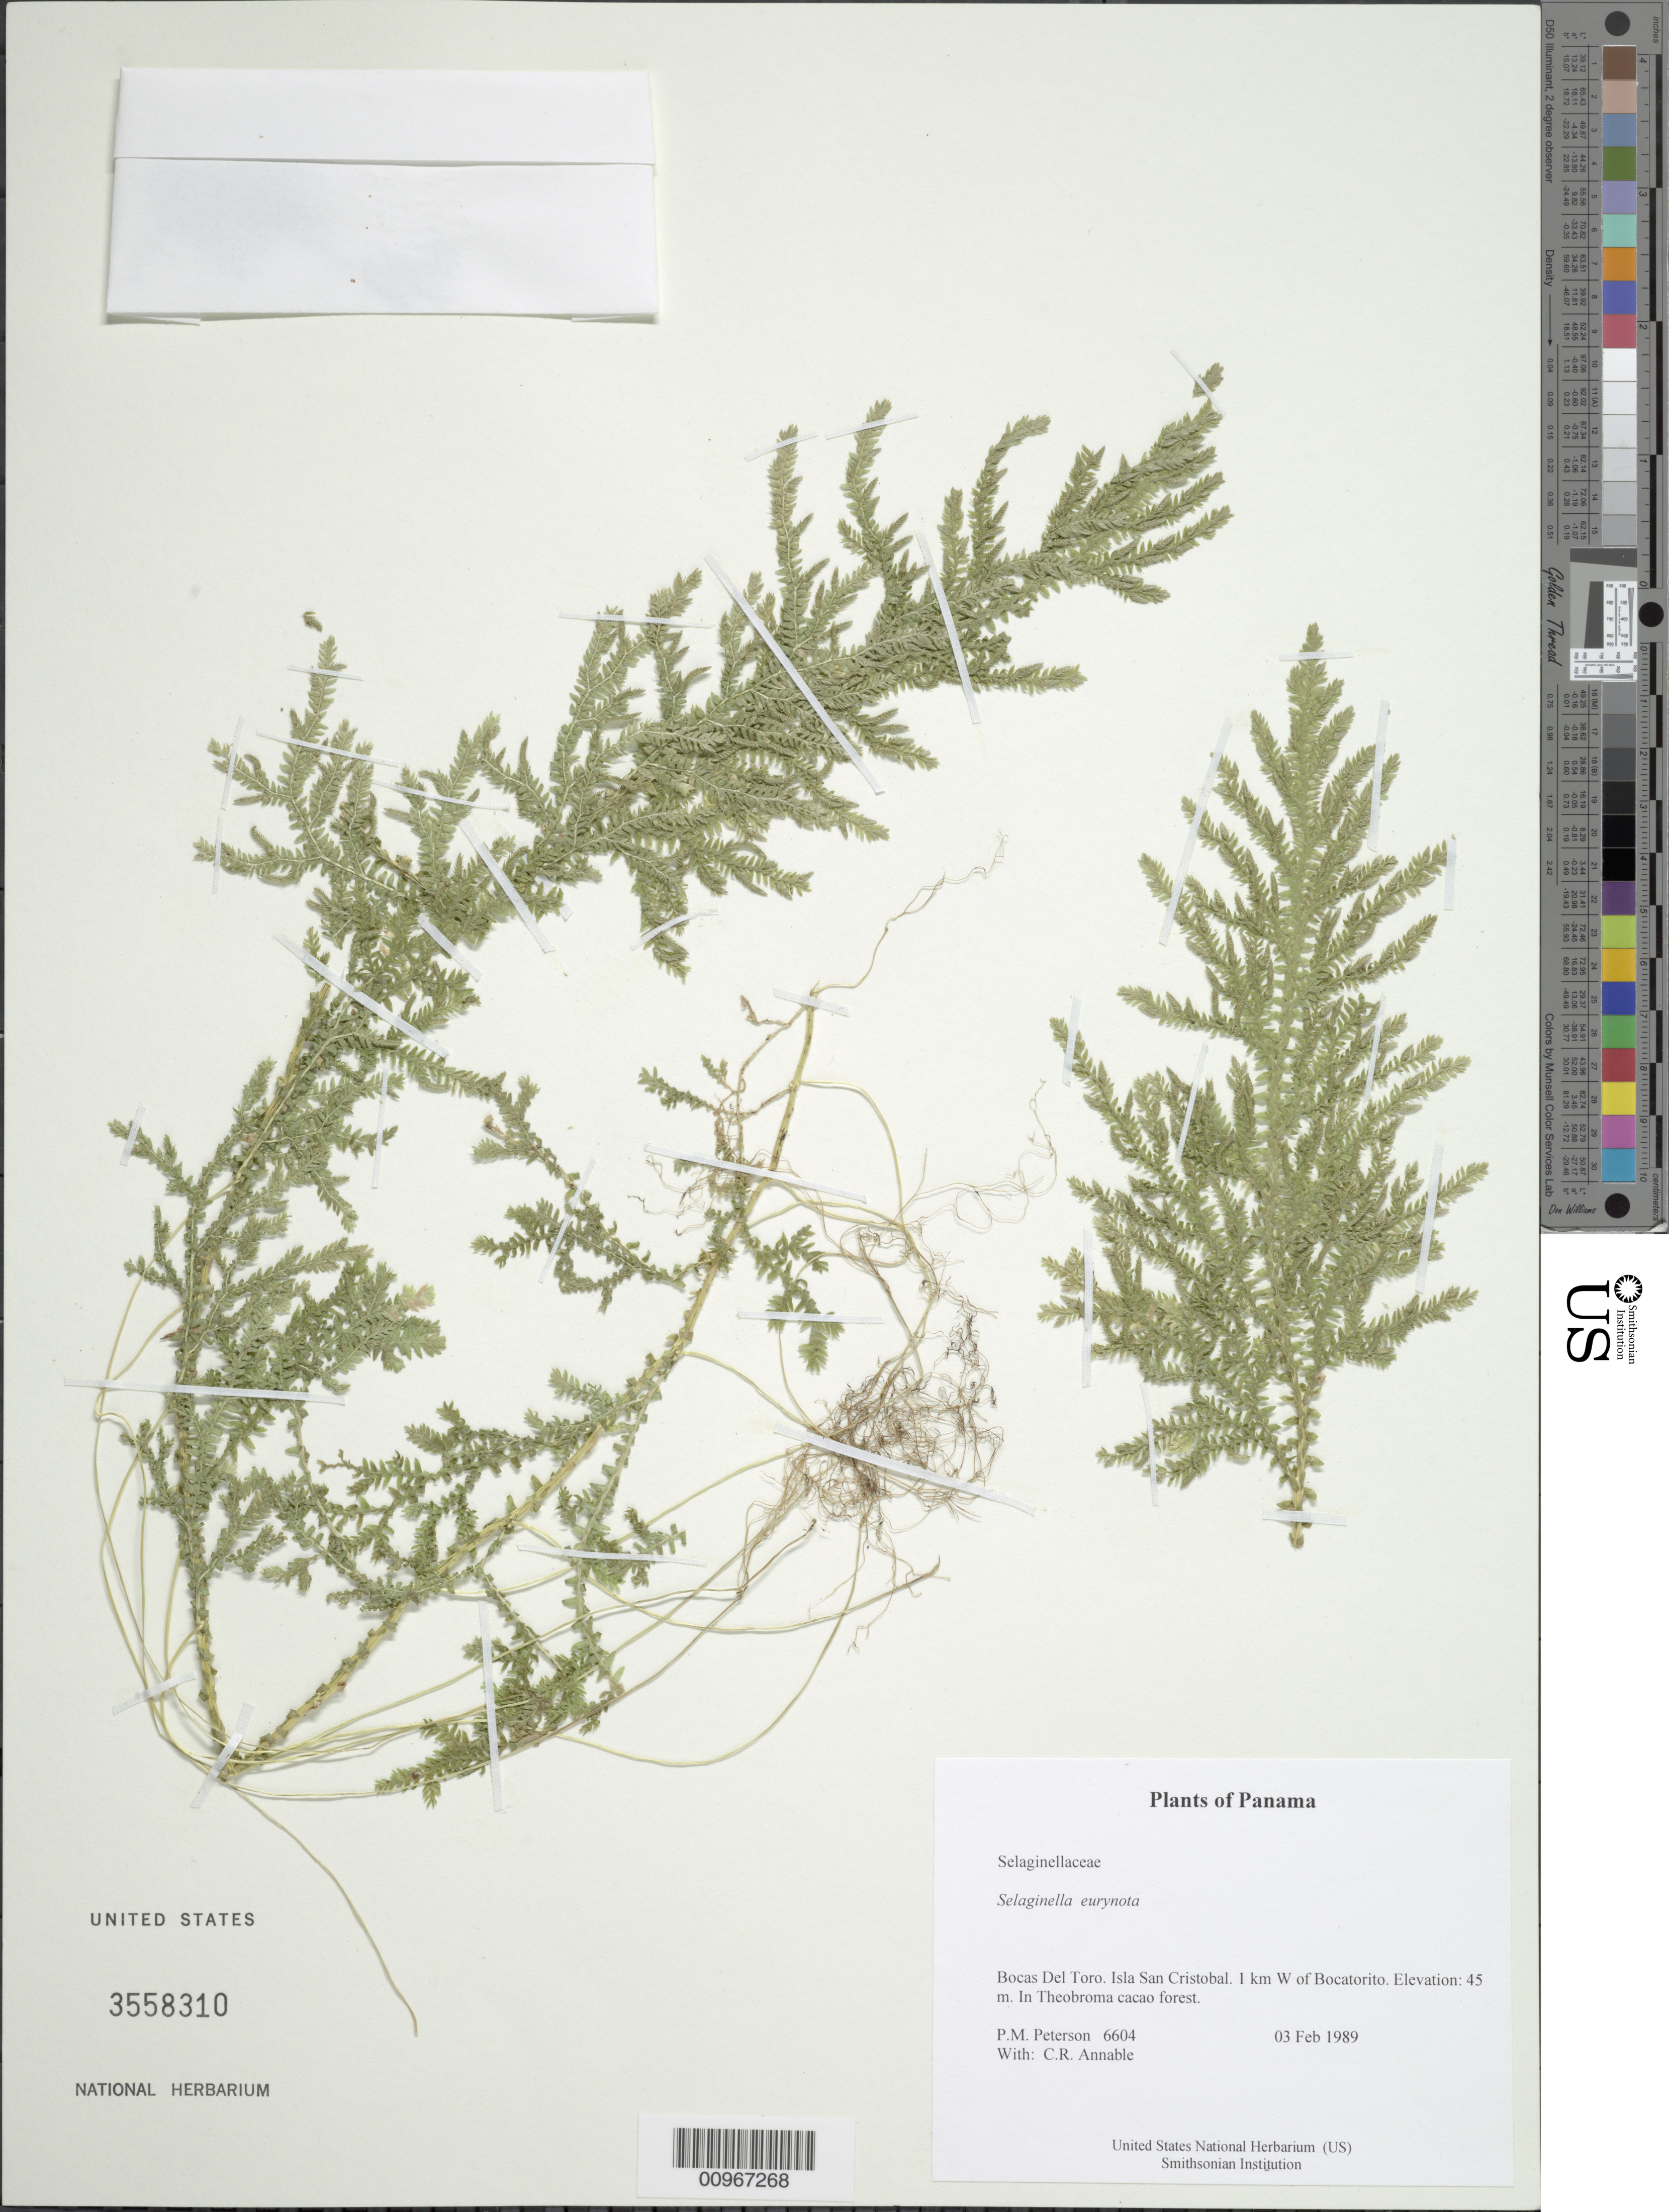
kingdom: Plantae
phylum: Tracheophyta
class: Lycopodiopsida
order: Selaginellales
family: Selaginellaceae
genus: Selaginella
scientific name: Selaginella eurynota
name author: A. Braun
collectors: P. M. Peterson & C. R. Annable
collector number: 06604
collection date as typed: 03 Feb 1989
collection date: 1989-02-03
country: Panama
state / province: Bocas del Toro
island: San Cristobal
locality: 1 km W of Bocatorito.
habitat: In Theobroma cacao forest.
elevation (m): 45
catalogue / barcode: US 3558310